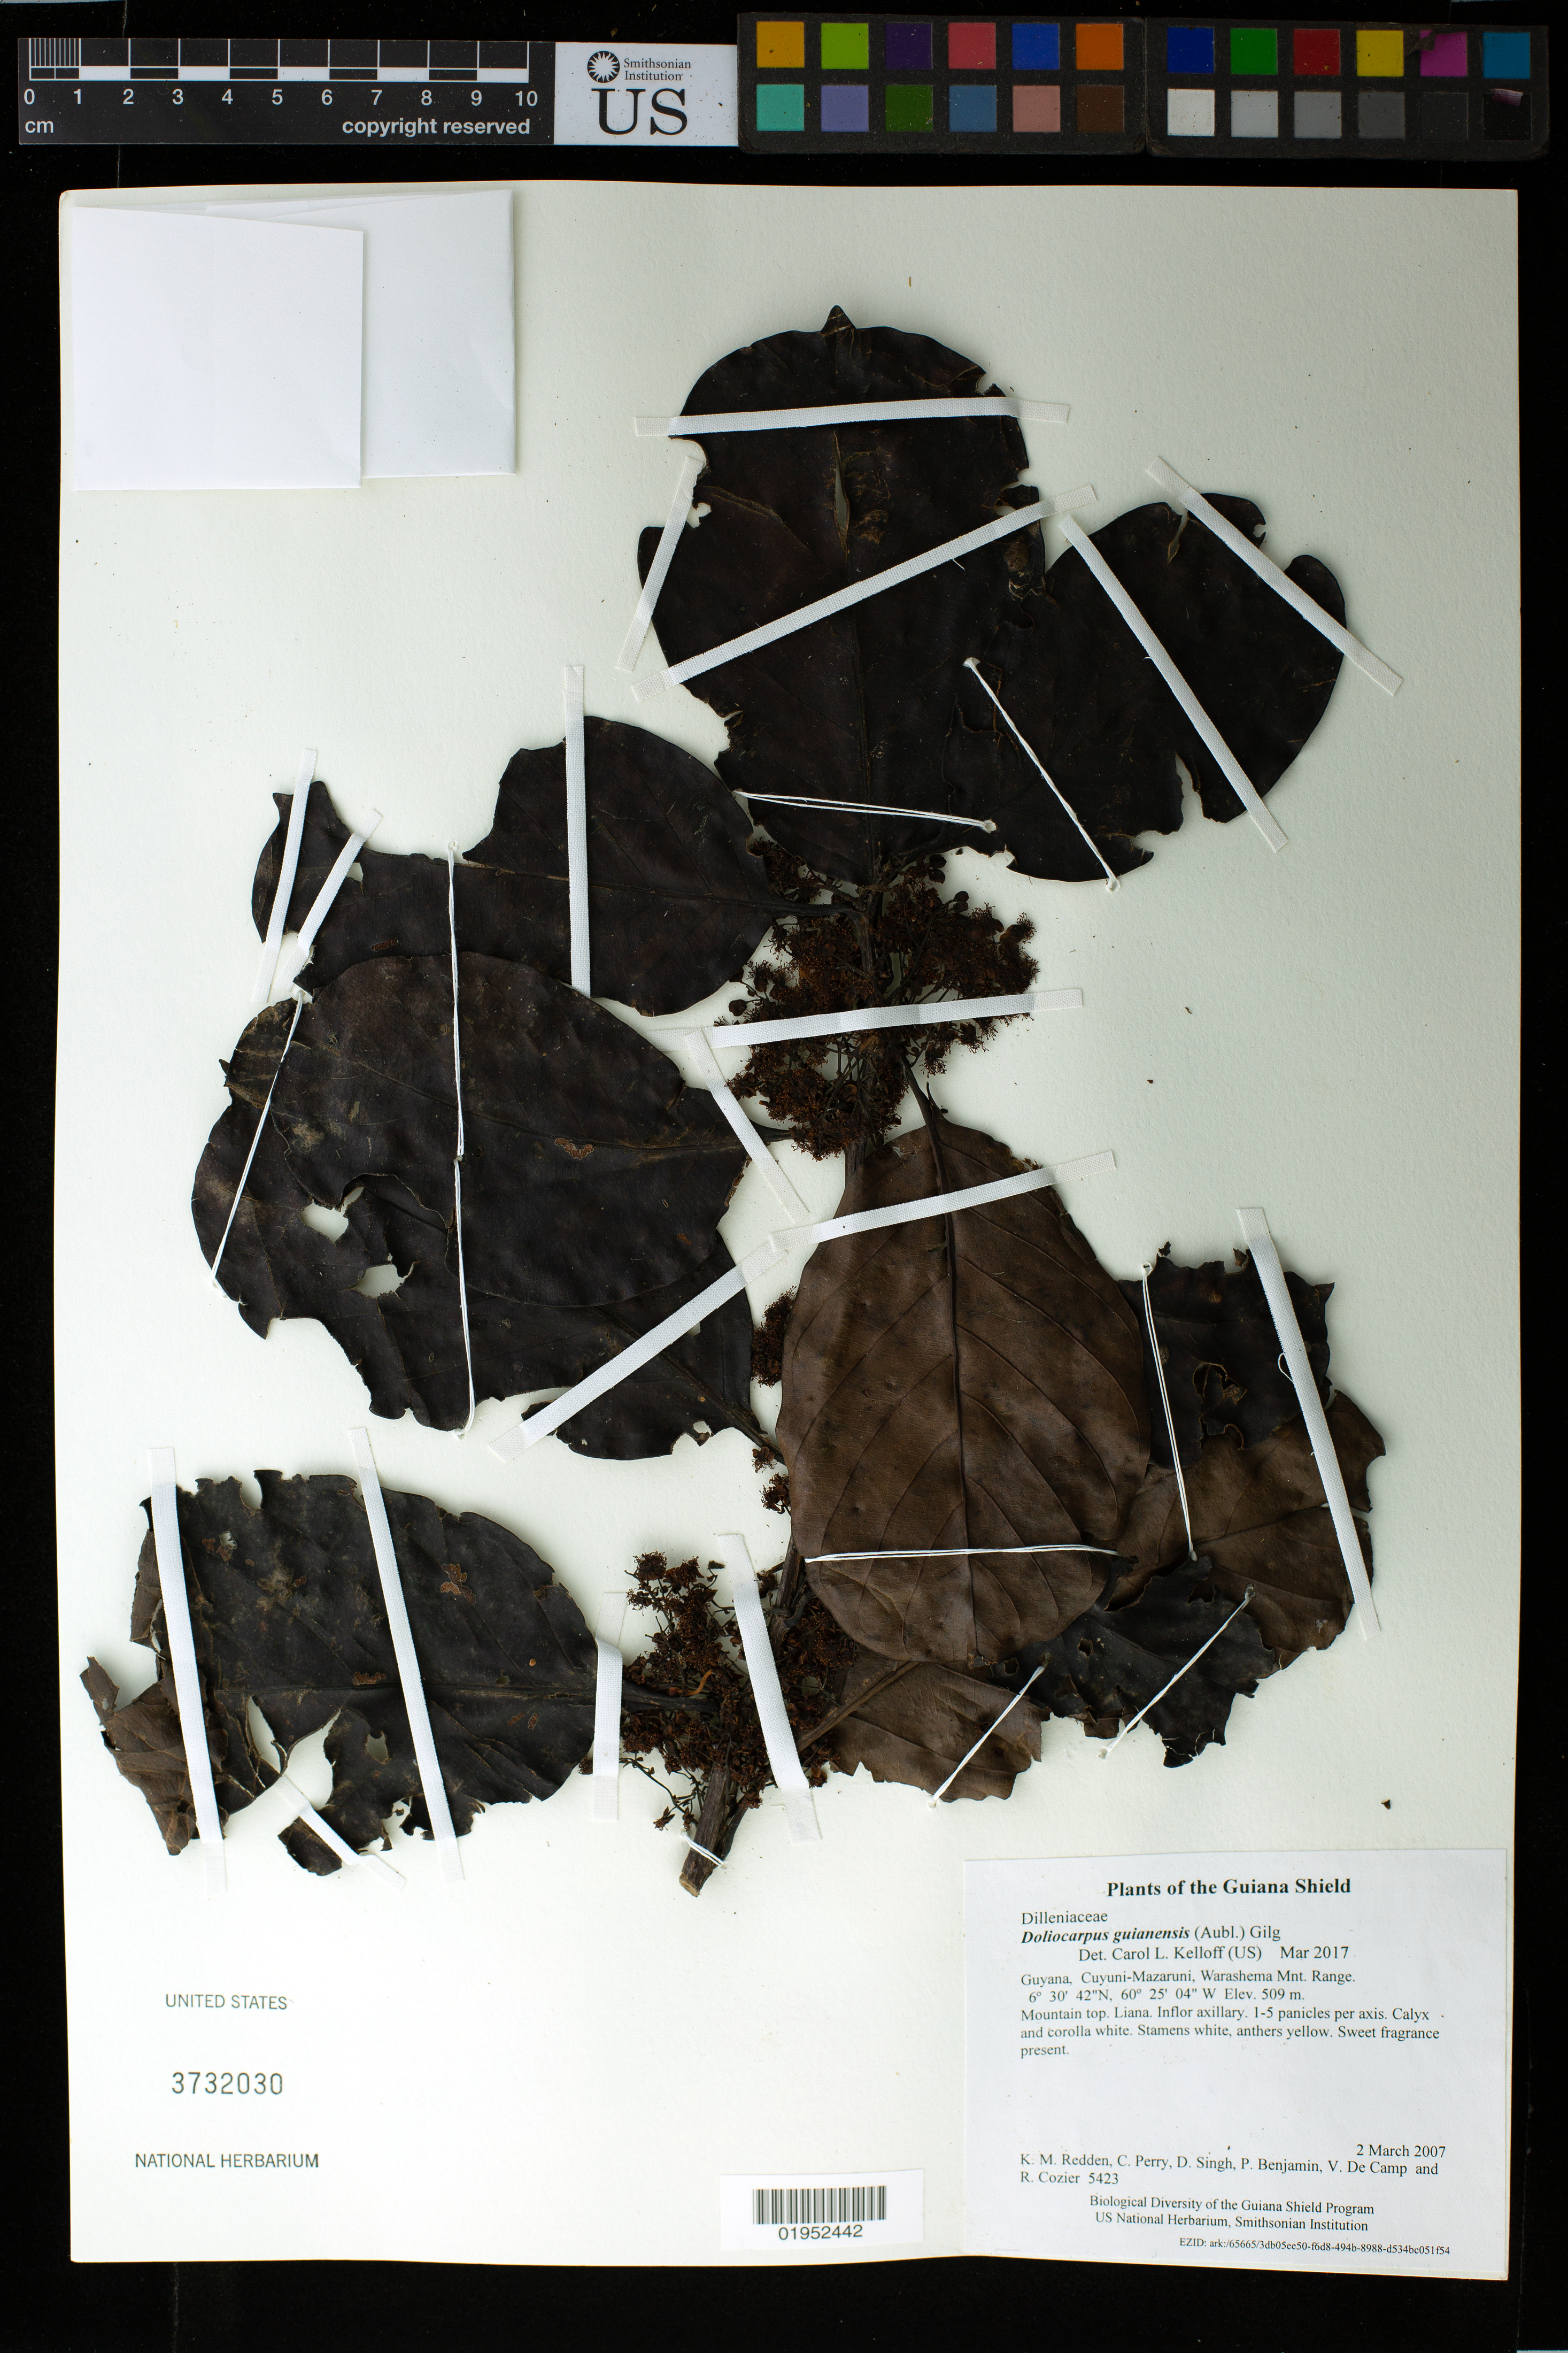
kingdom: Plantae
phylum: Tracheophyta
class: Magnoliopsida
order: Dilleniales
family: Dilleniaceae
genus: Pinzona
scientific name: Pinzona coriacea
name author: Mart. & Zucc.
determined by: Victor Longhi Monzoli, João, (BRAZIL)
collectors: K. M. Redden, C. Perry, D. Singh, P. Benjamin, V. De Camp & R. Cozier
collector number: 5423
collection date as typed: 2 March 2007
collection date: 2007-03-02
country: Guyana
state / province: Cuyuni-Mazaruni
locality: Warashema Mnt. Range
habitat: Mountain top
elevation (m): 509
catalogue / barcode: US 3732030